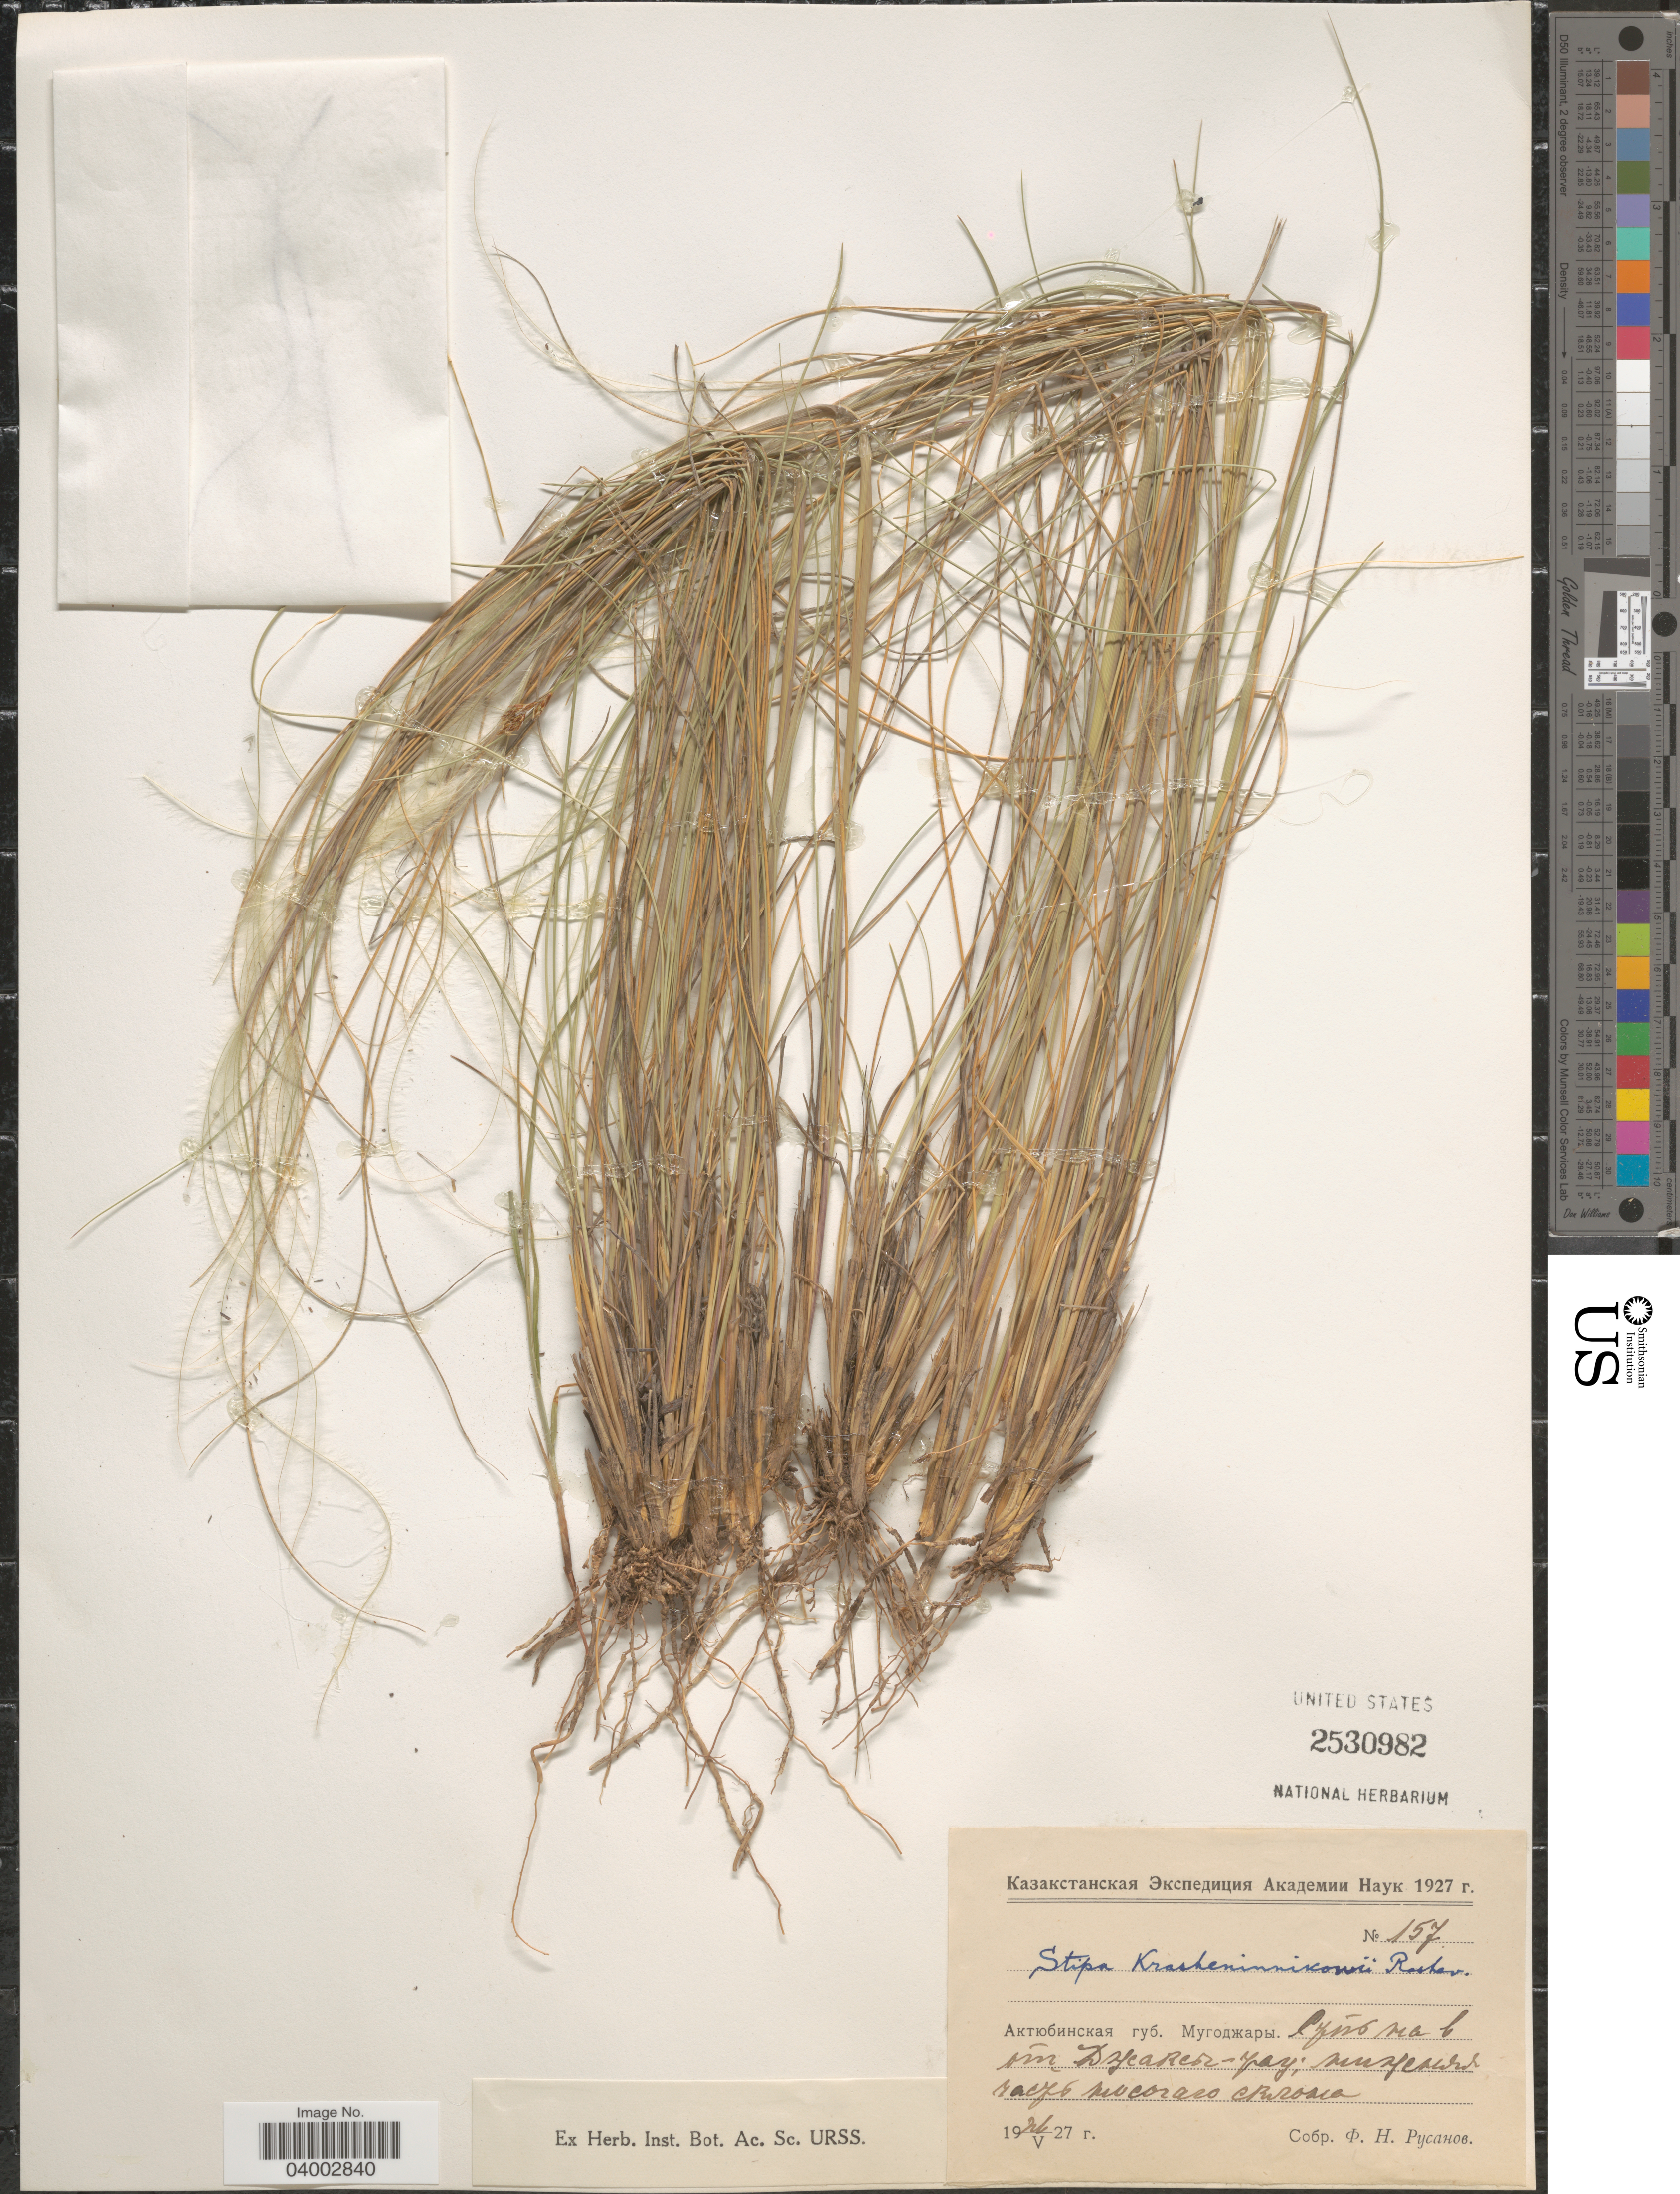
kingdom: Plantae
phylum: Tracheophyta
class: Liliopsida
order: Poales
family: Poaceae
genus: Stipa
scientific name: Stipa krascheninnikowii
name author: Roshev.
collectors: F. Rusanov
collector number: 157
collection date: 1927-05-21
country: Kazakhstan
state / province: Aqtobe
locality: Mugodzhary, Dzhaksy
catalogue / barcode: US 2530982